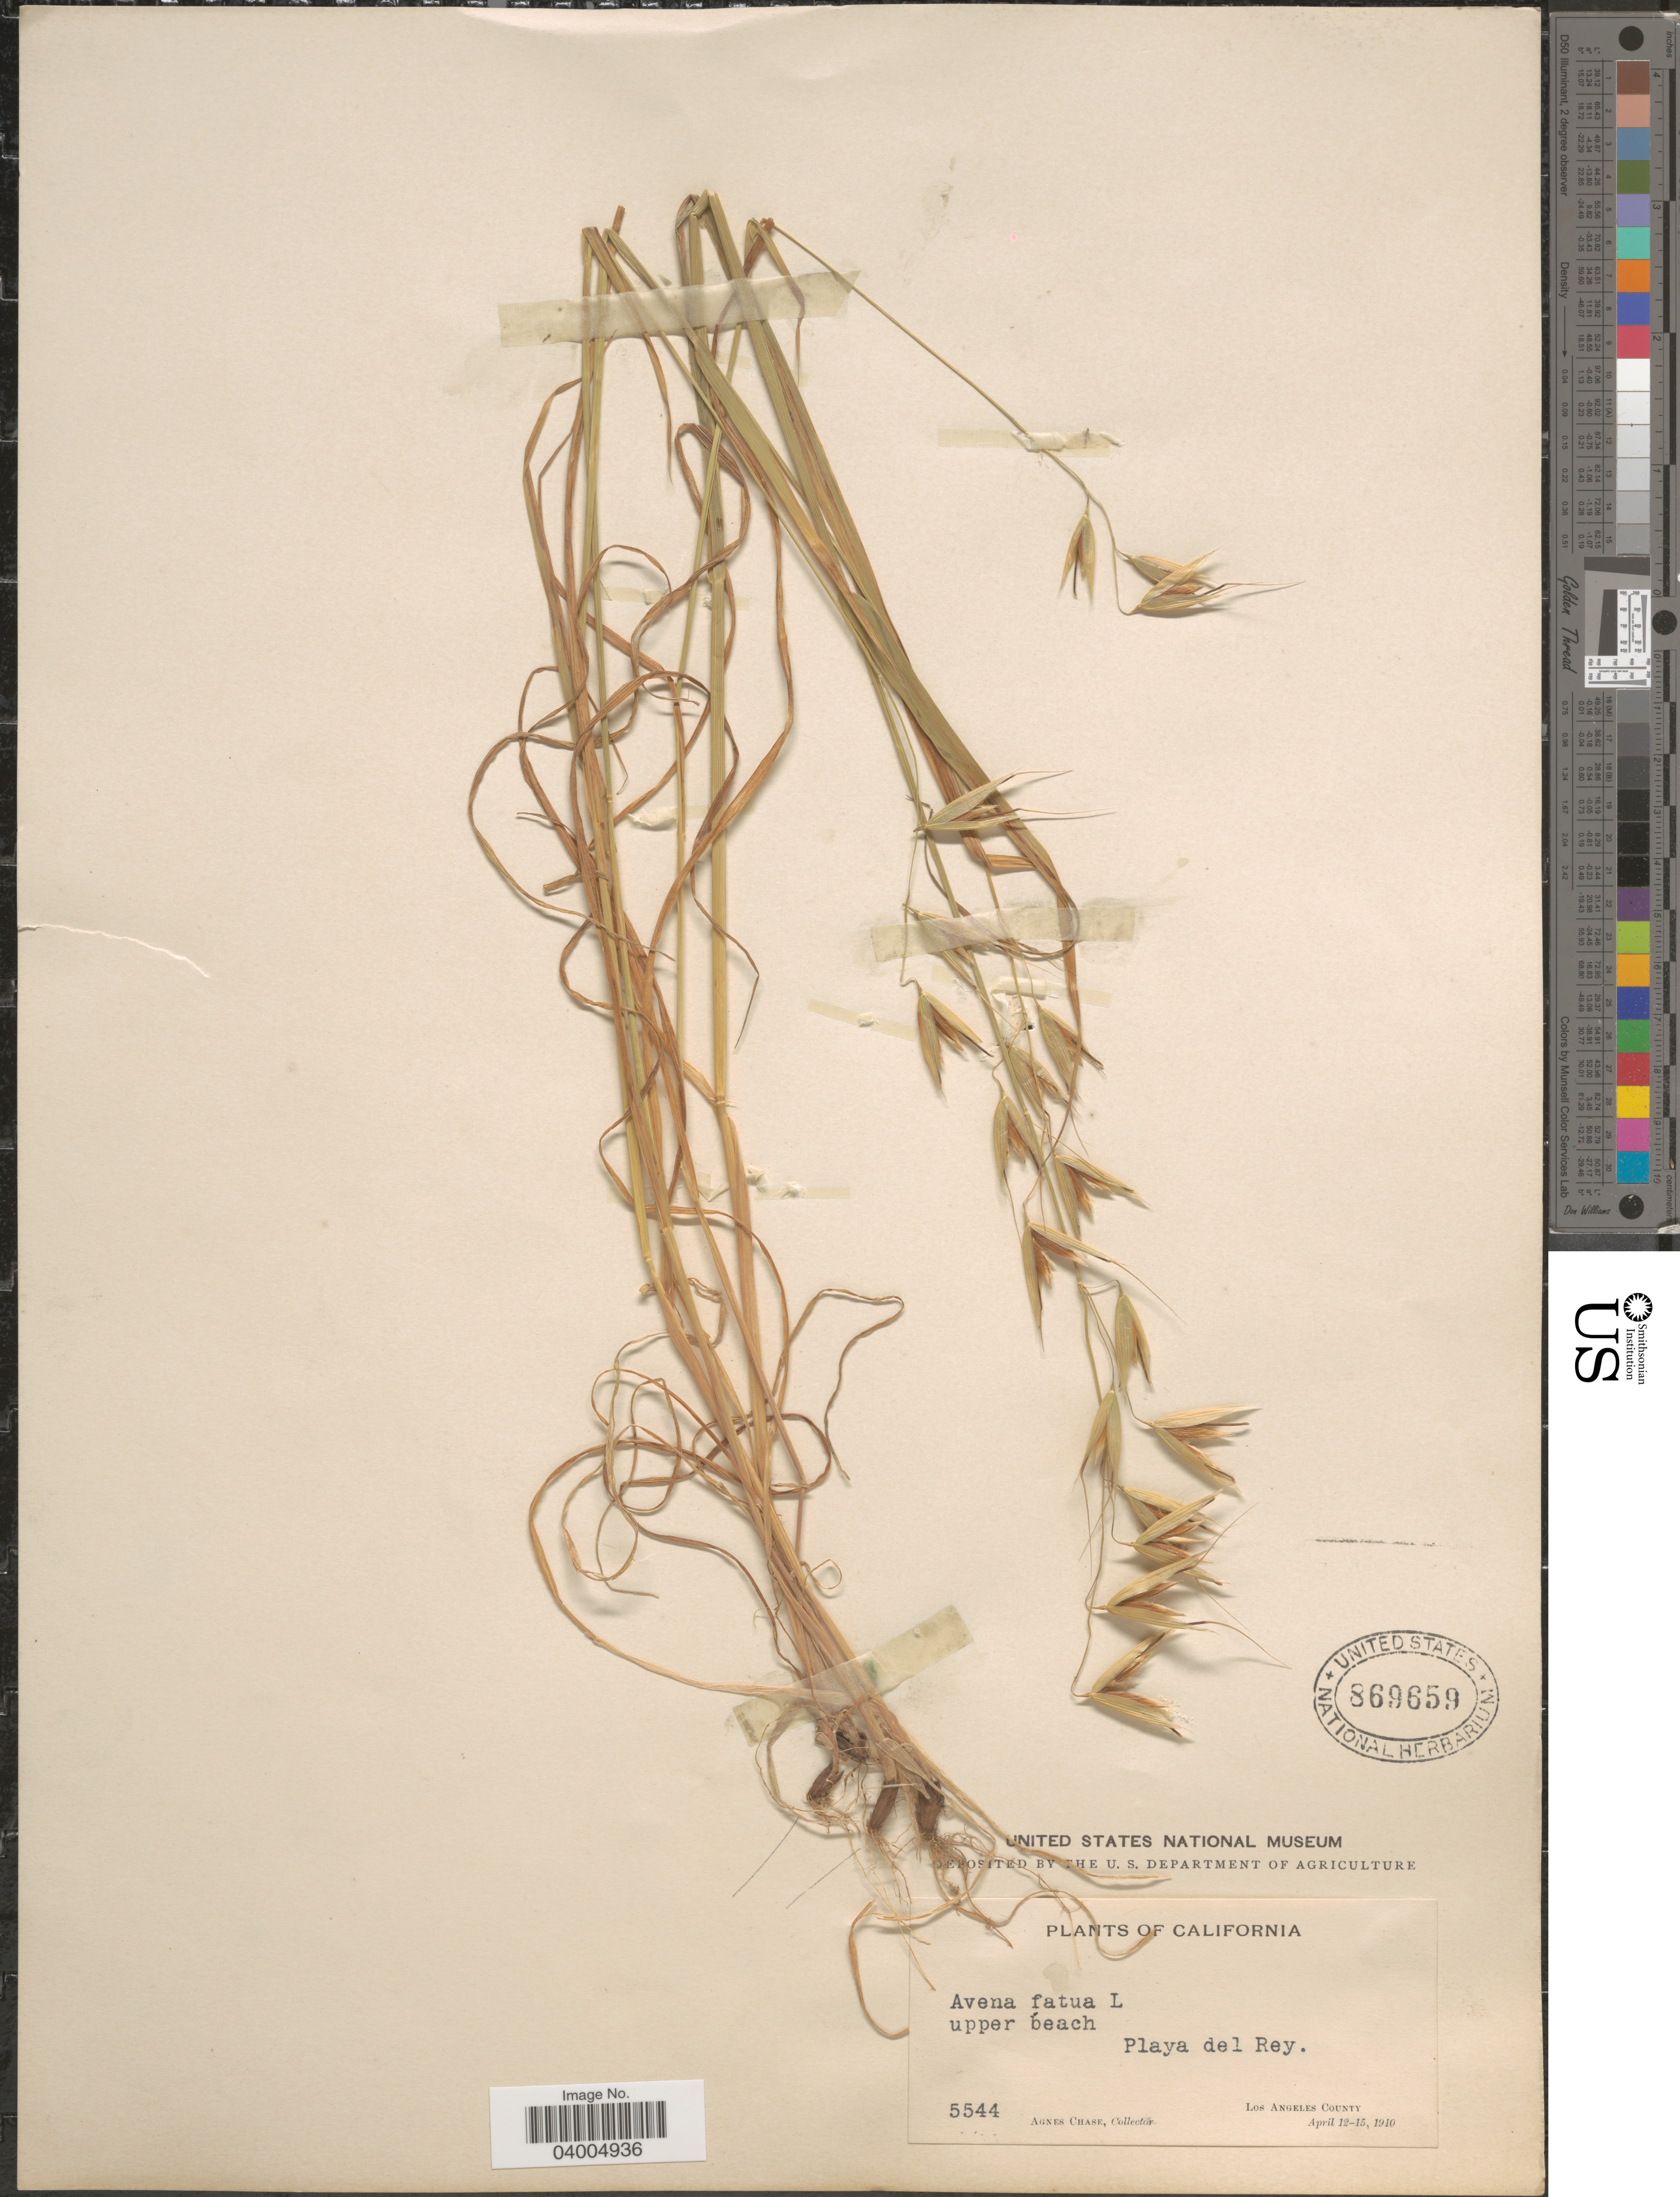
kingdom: Plantae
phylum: Tracheophyta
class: Liliopsida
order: Poales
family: Poaceae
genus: Avena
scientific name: Avena fatua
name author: L.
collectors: A. Chase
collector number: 5544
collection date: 1910-04-12/1910-04-15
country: United States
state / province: California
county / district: Los Angeles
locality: Upper beach. Playa del Rey. Los Angeles County.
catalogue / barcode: US 869659